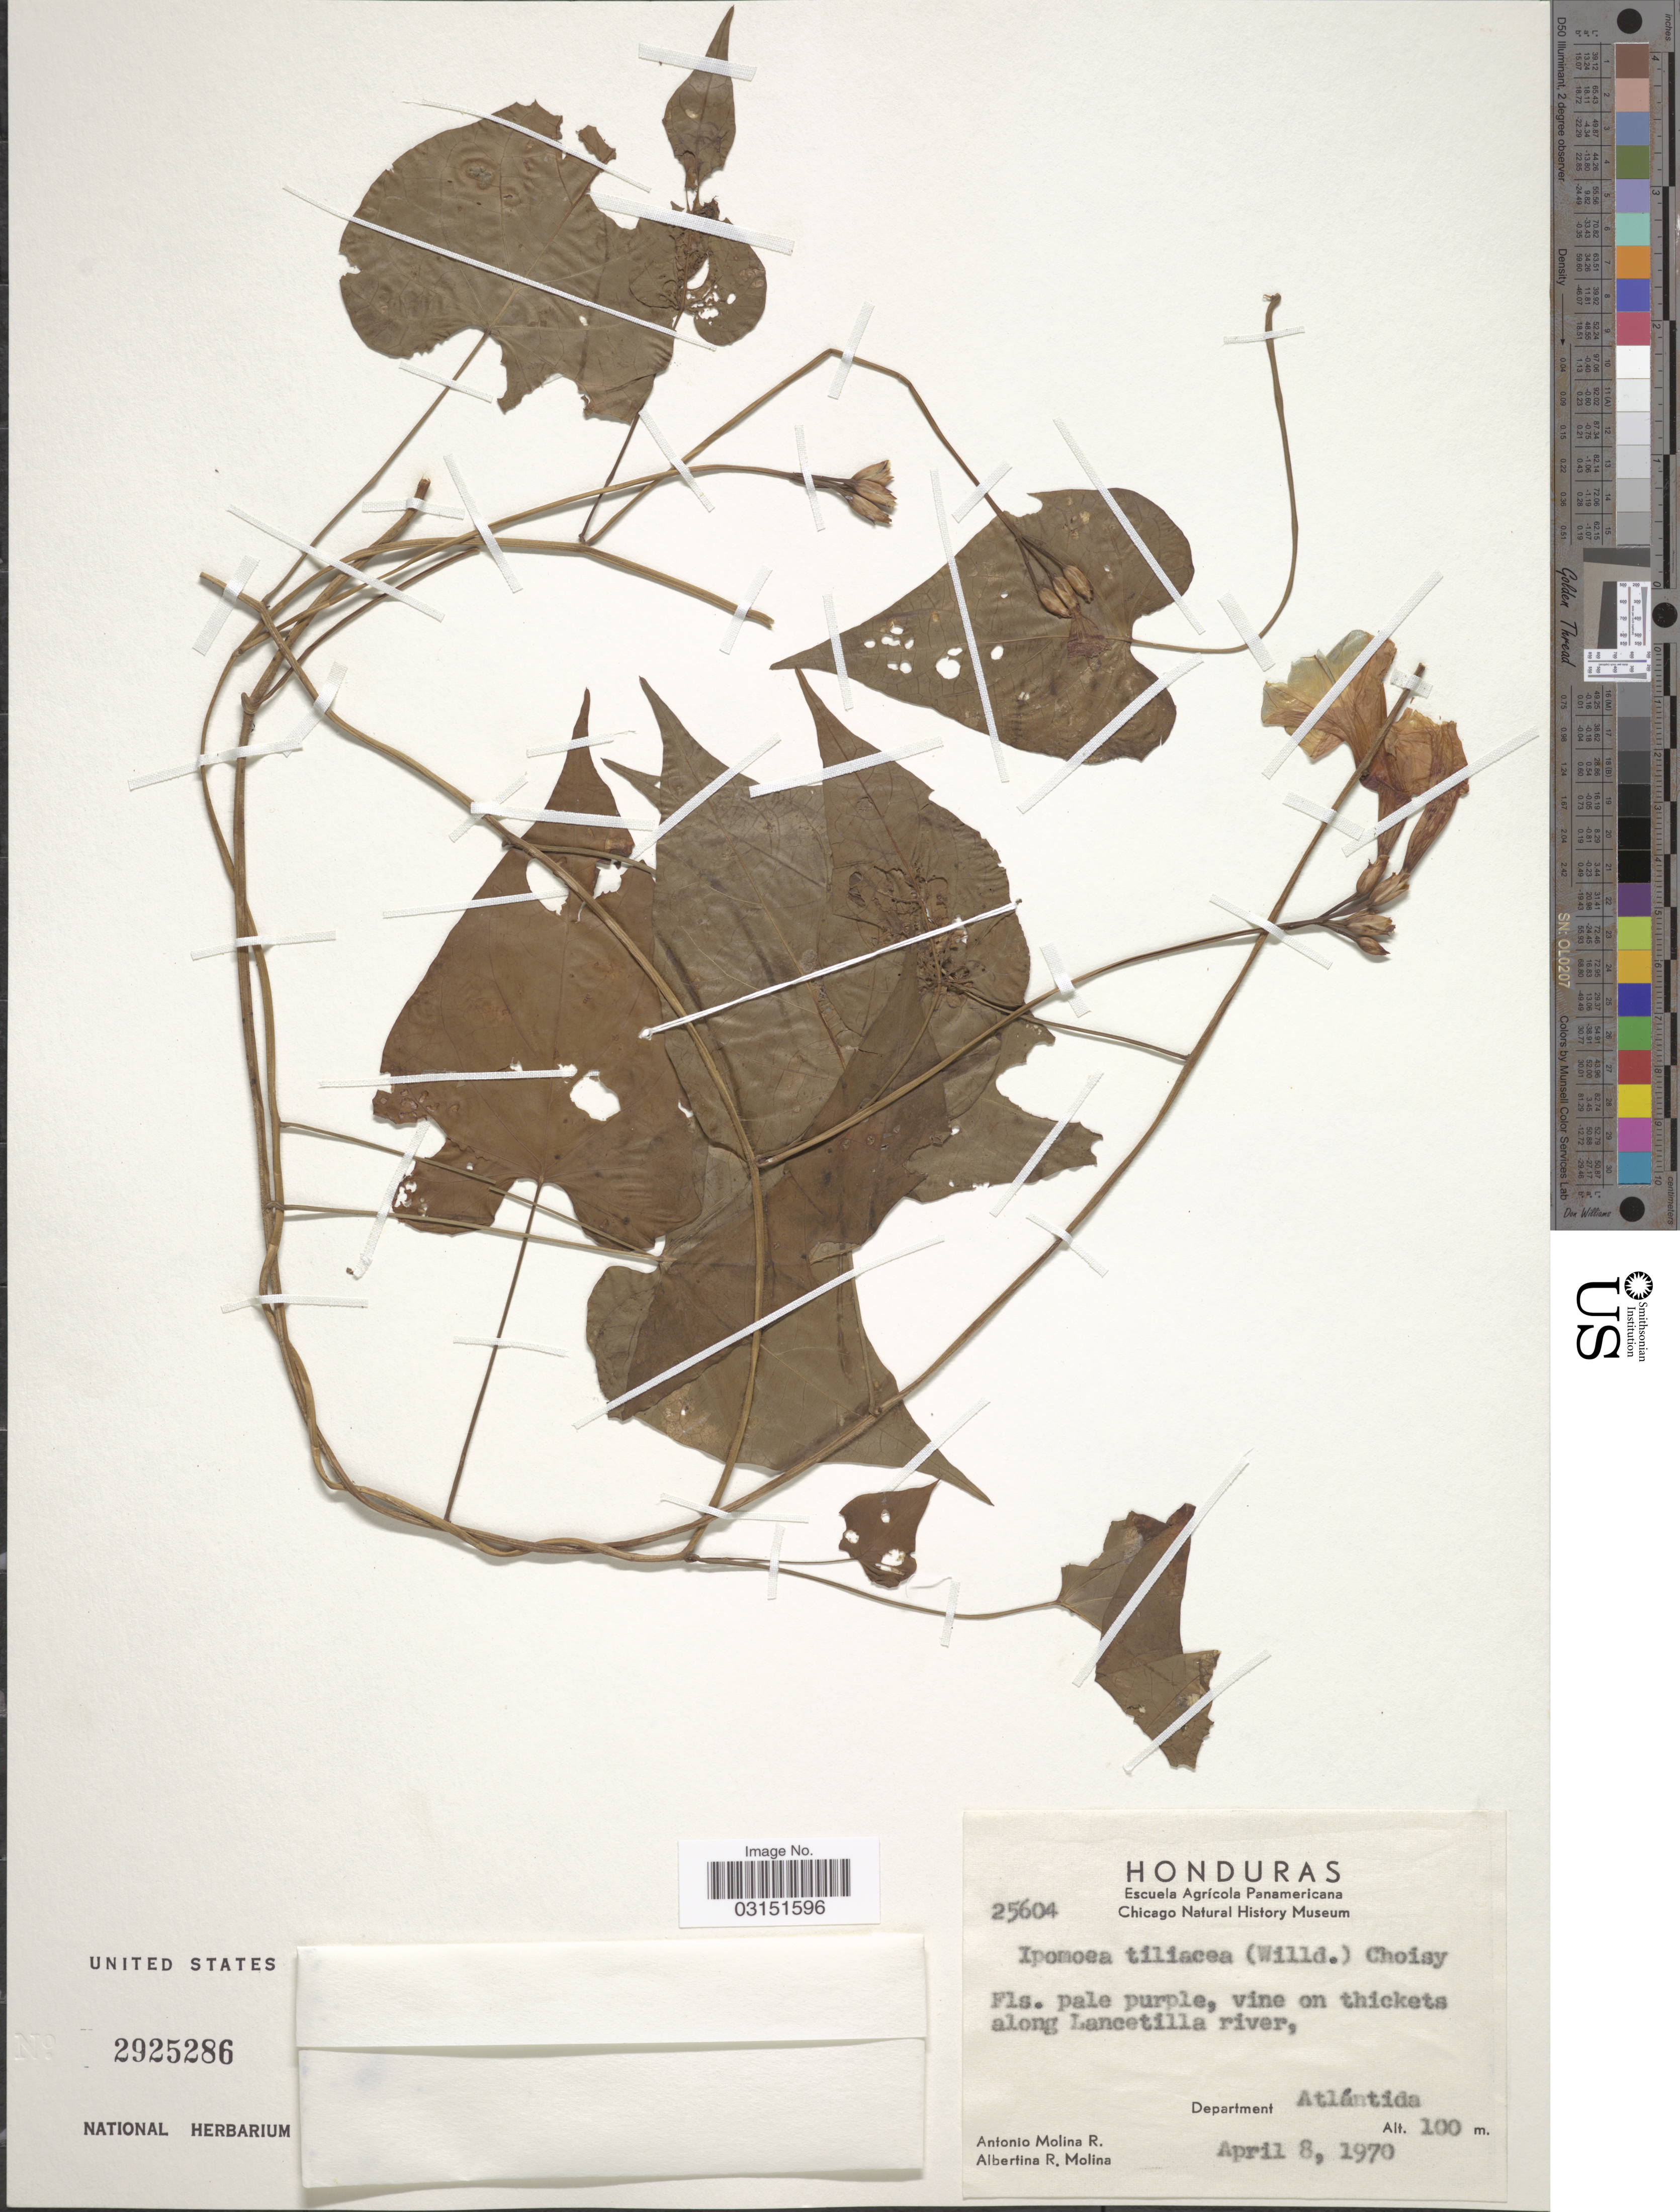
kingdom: Plantae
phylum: Tracheophyta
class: Magnoliopsida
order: Solanales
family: Convolvulaceae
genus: Ipomoea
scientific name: Ipomoea tiliacea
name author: (Willd.) Choisy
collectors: A. Molina R. & A. R. Molina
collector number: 25604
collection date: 1970-04-08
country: Honduras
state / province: Atlántida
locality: Along Lancetilla river, Department Atlántida.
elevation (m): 100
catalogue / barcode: US 2925286